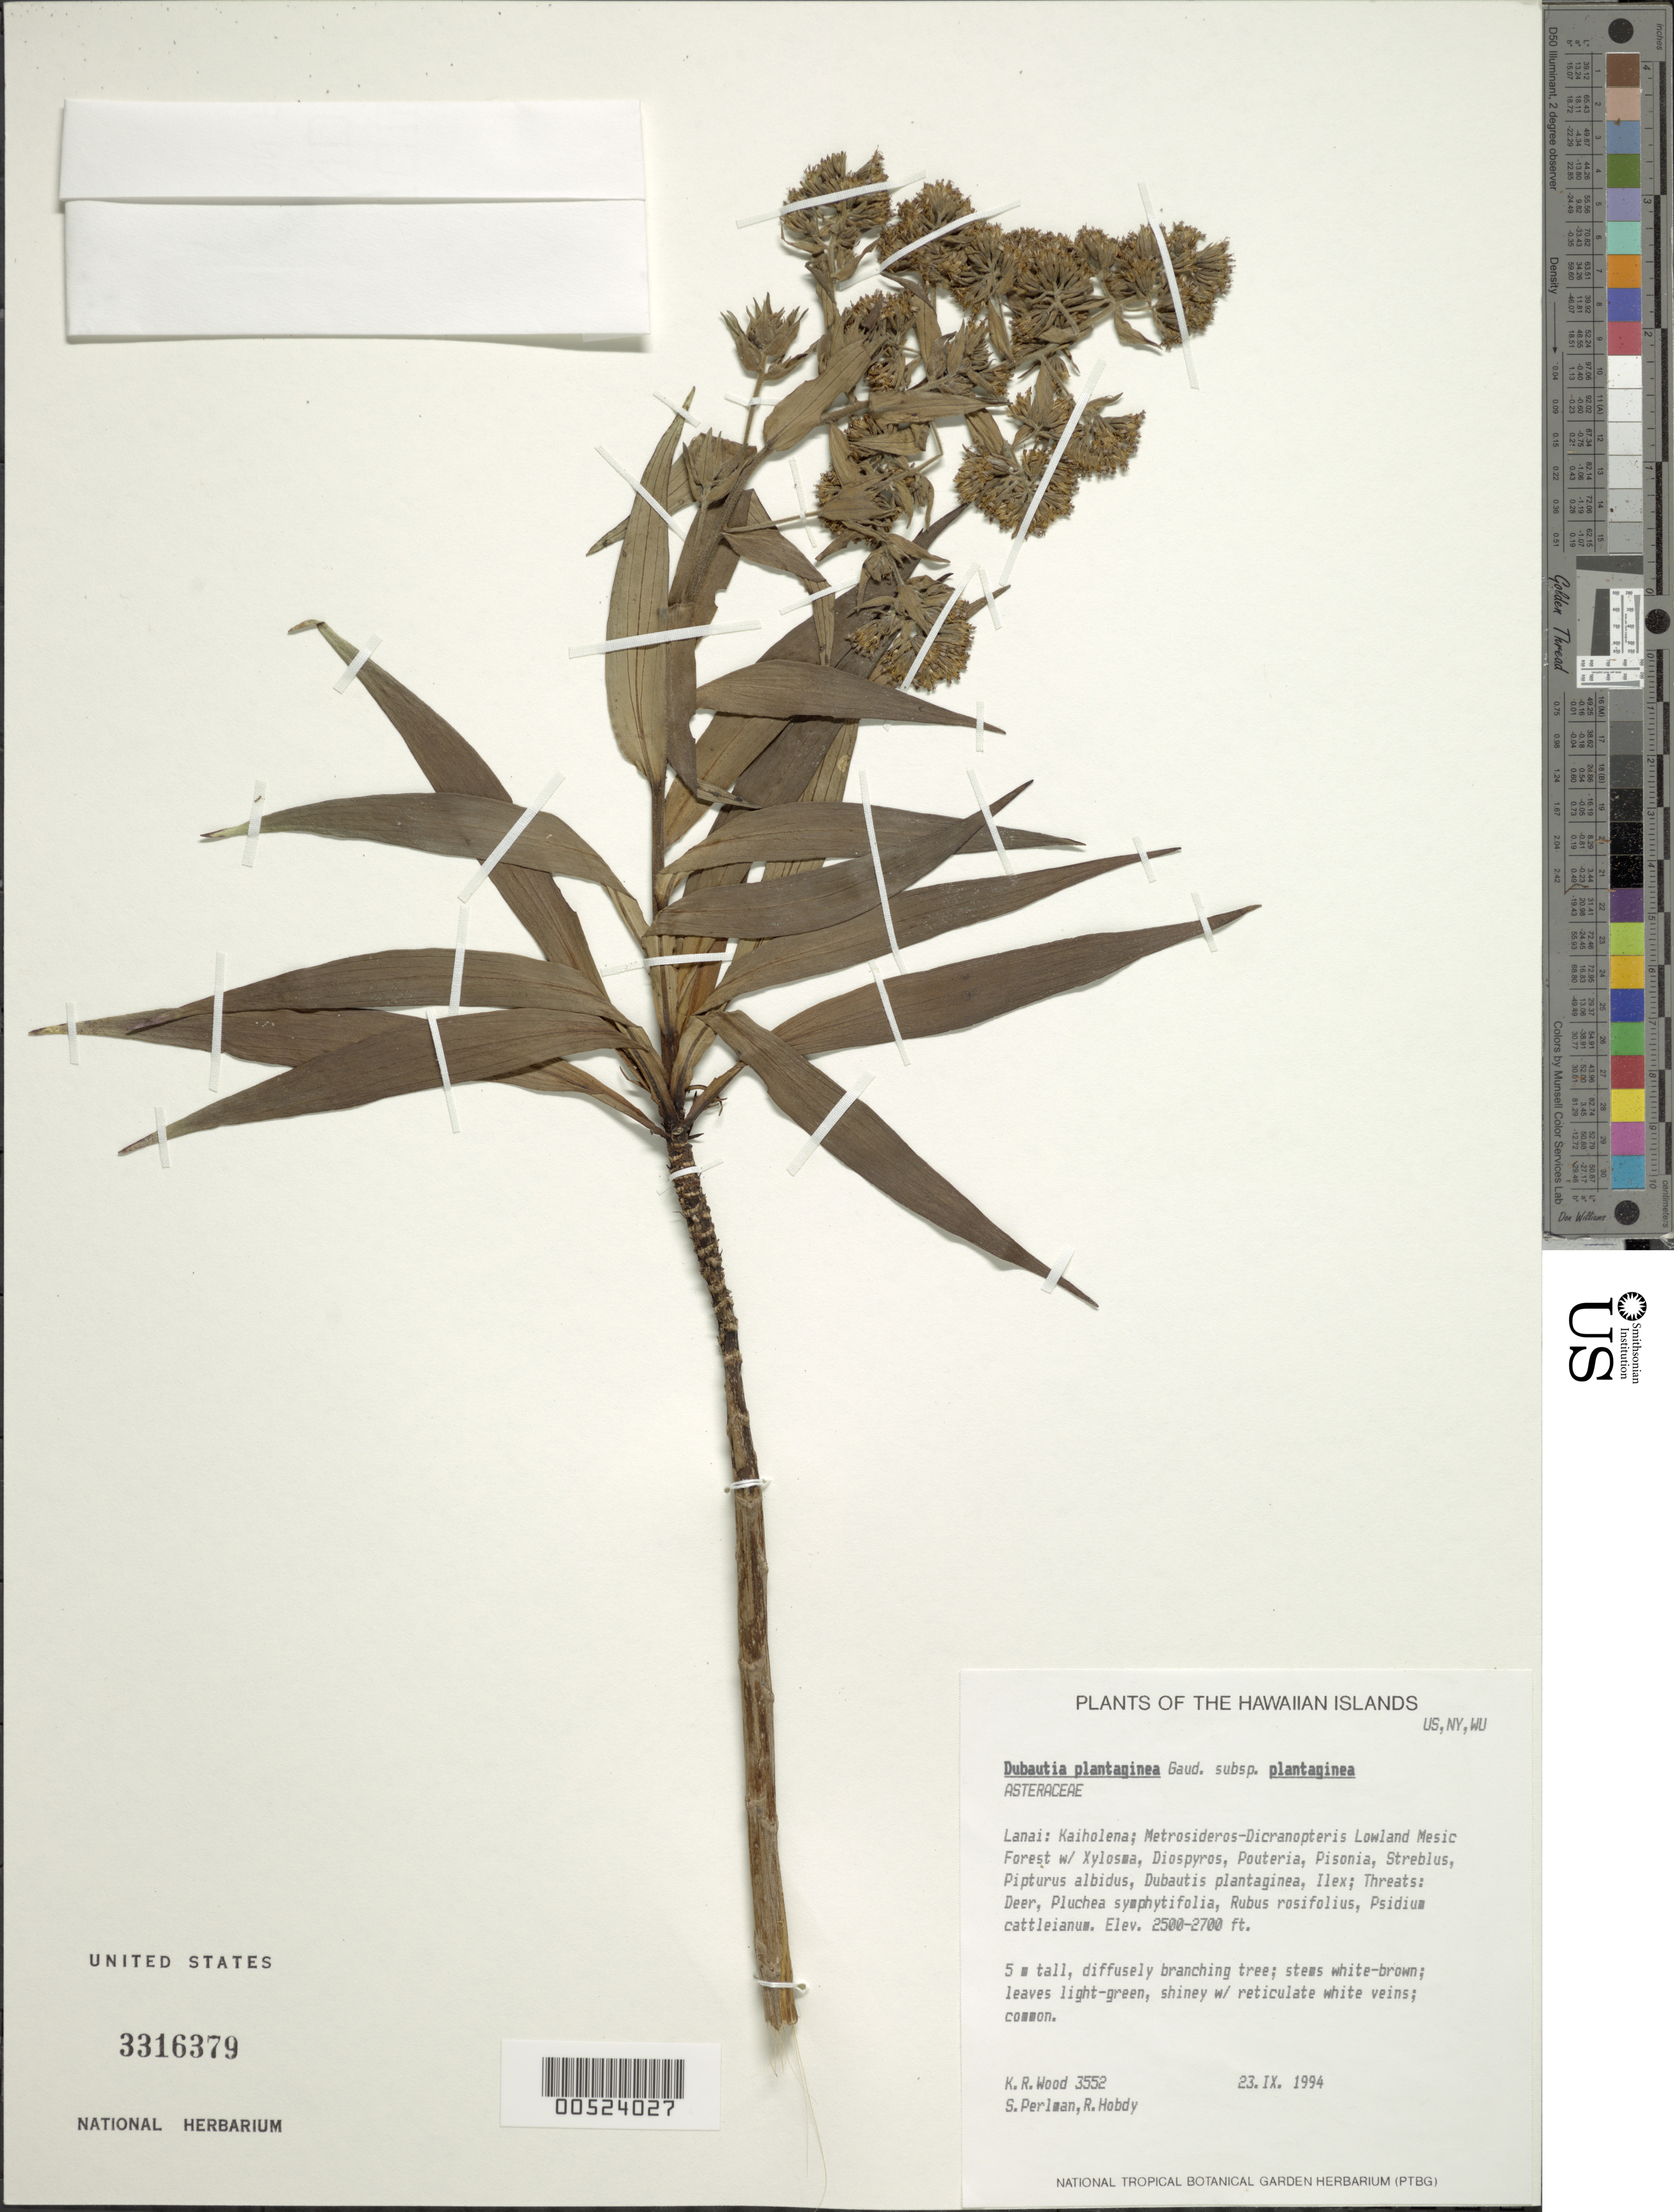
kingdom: Plantae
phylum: Tracheophyta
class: Magnoliopsida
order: Asterales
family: Asteraceae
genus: Dubautia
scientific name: Dubautia plantaginea subsp. plantaginea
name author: Gaudich.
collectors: K. R. Wood, S. P. Perlman & R. Hobdy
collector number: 3552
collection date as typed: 23 Sep 1994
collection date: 1994-09-23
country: United States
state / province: Hawaii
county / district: Maui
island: Lana'i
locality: Kaiholena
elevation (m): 762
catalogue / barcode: US 3316379